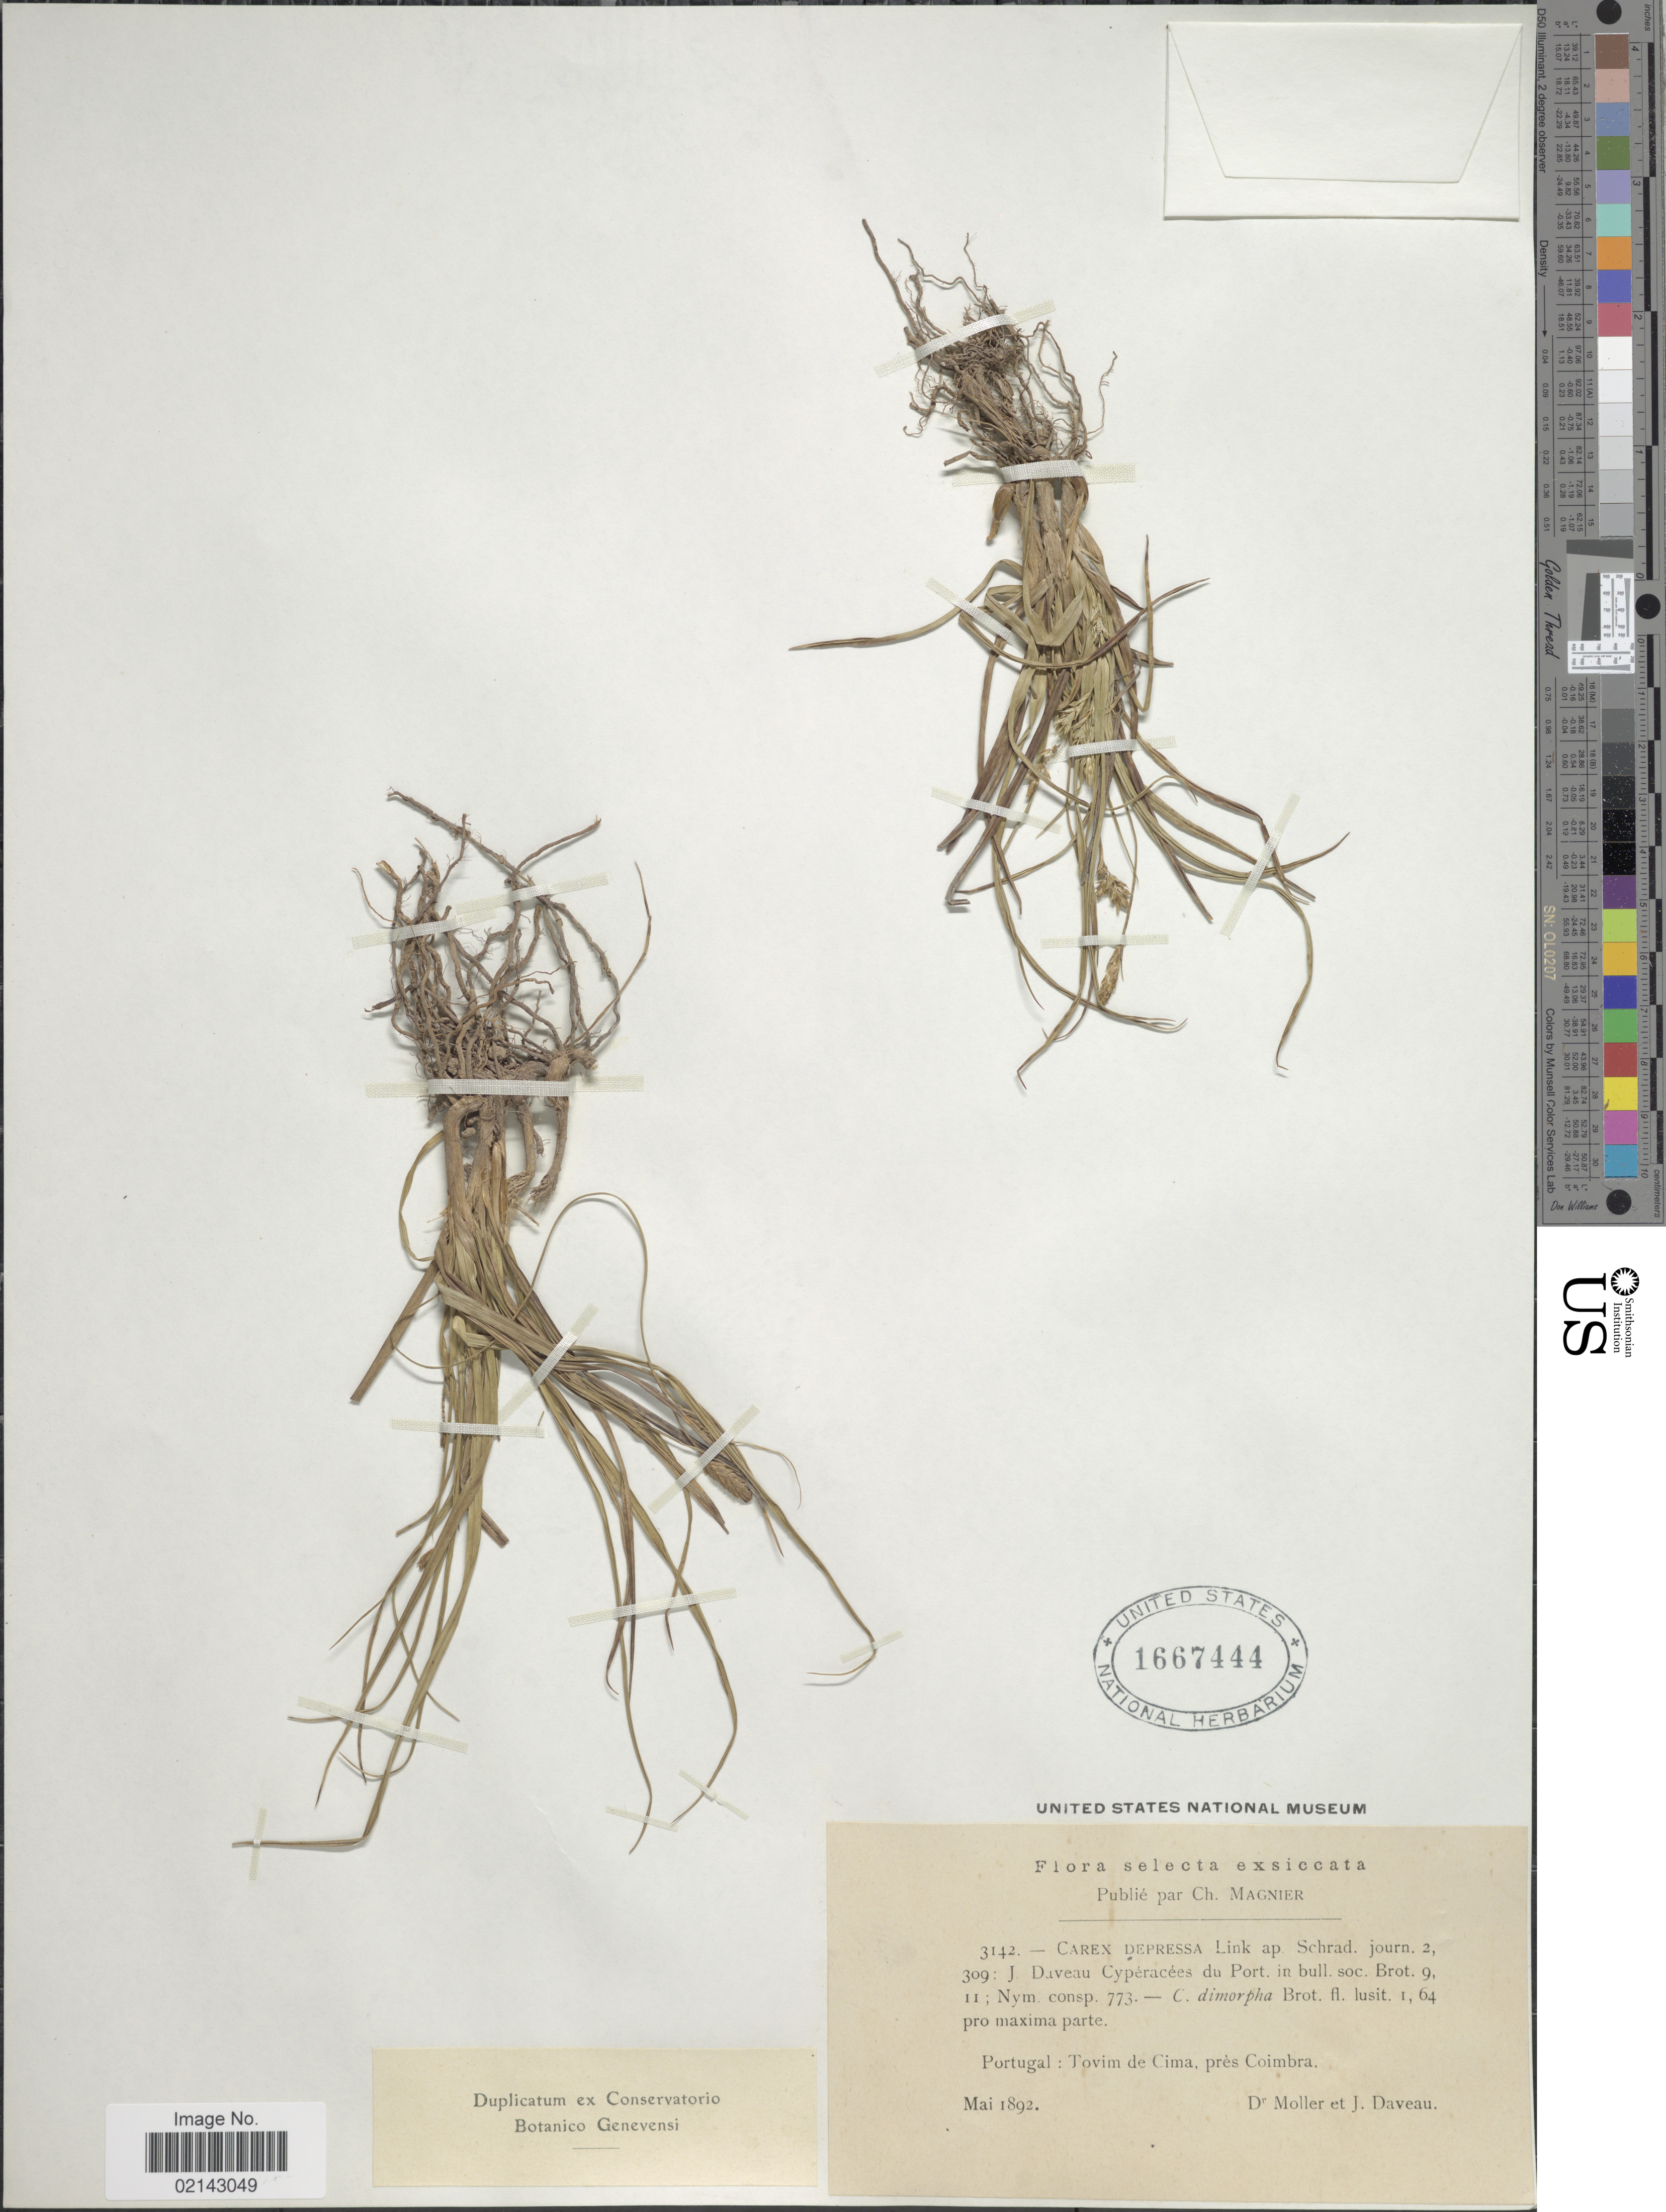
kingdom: Plantae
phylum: Tracheophyta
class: Liliopsida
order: Poales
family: Cyperaceae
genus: Carex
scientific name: Carex depressa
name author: Link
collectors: -. Moller & J. Daveau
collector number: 3142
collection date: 1892-05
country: Portugal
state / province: Coimbra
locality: Selecta. Tovim de Cima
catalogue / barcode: US 1667444